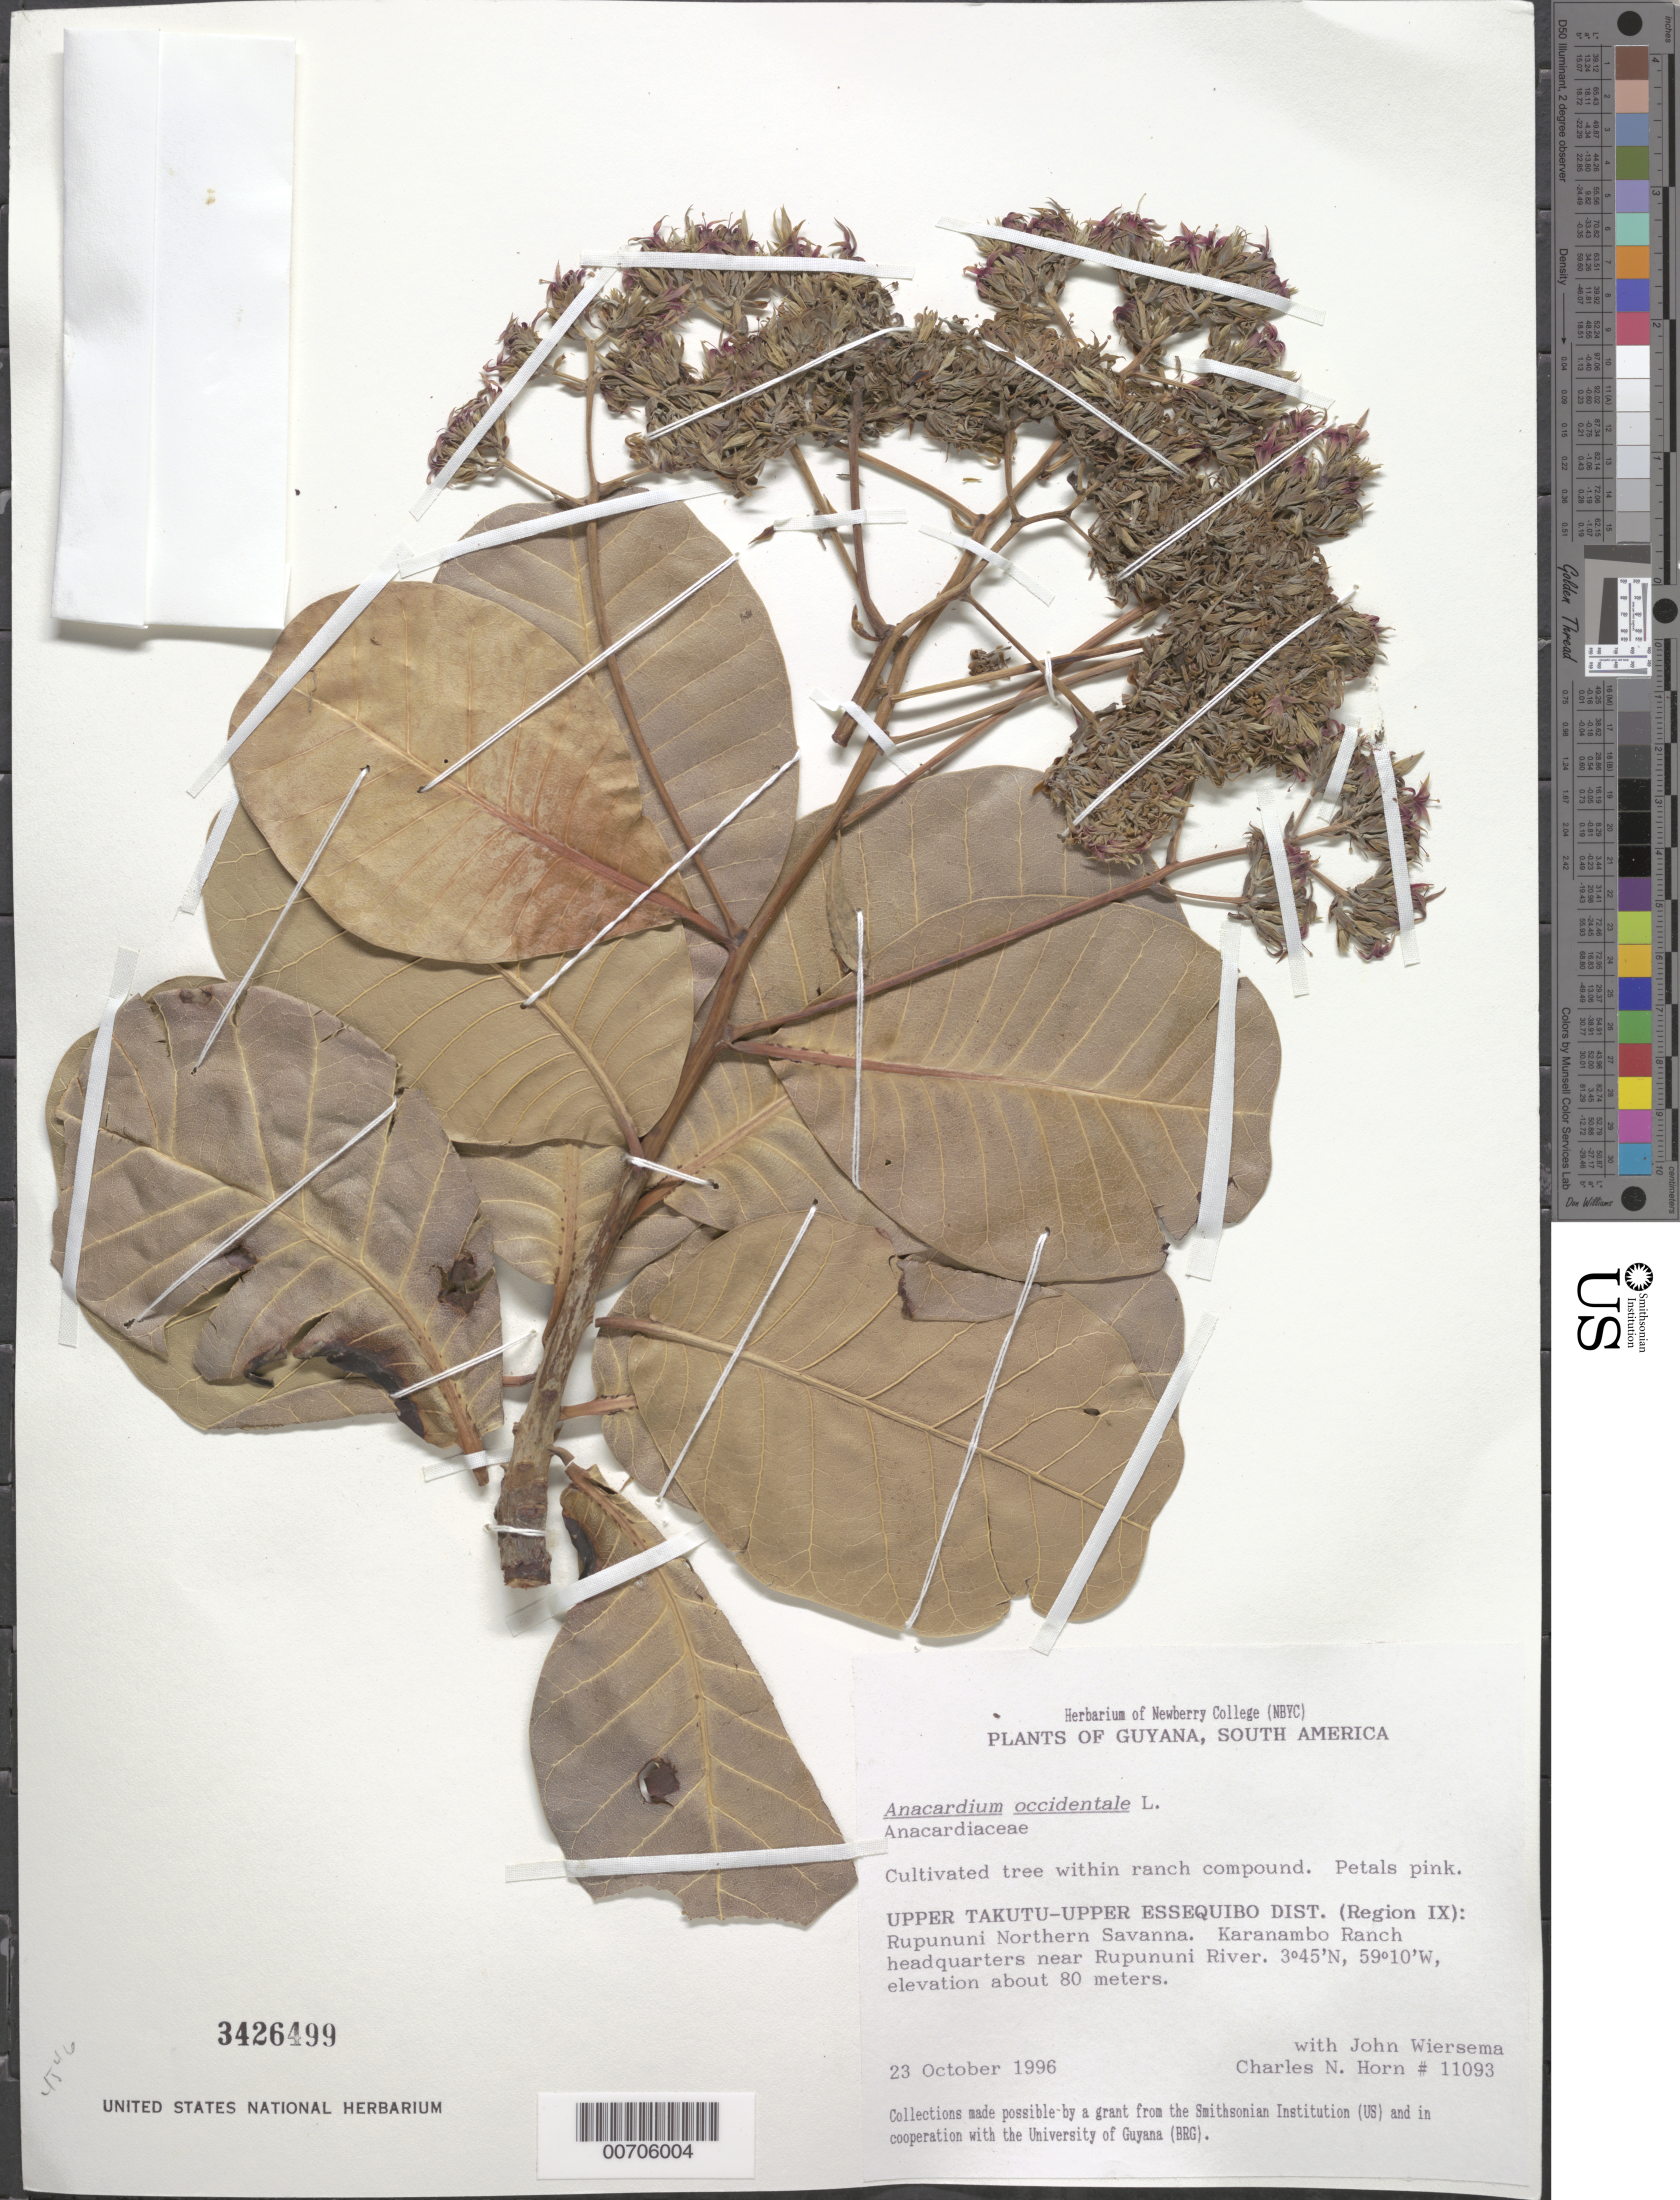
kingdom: Plantae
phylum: Tracheophyta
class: Magnoliopsida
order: Sapindales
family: Anacardiaceae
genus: Anacardium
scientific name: Anacardium occidentale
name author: L.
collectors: C. N. Horn & J. H. Wiersema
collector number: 11093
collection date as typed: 23-Oct-96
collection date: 1996-10-23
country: Guyana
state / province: U. Takutu-U. Essequibo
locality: Rupununi Northern Savanna, Karanambo Ranch headquarters, near Rupununi R.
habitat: Ranch compound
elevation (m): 80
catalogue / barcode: US 3426499